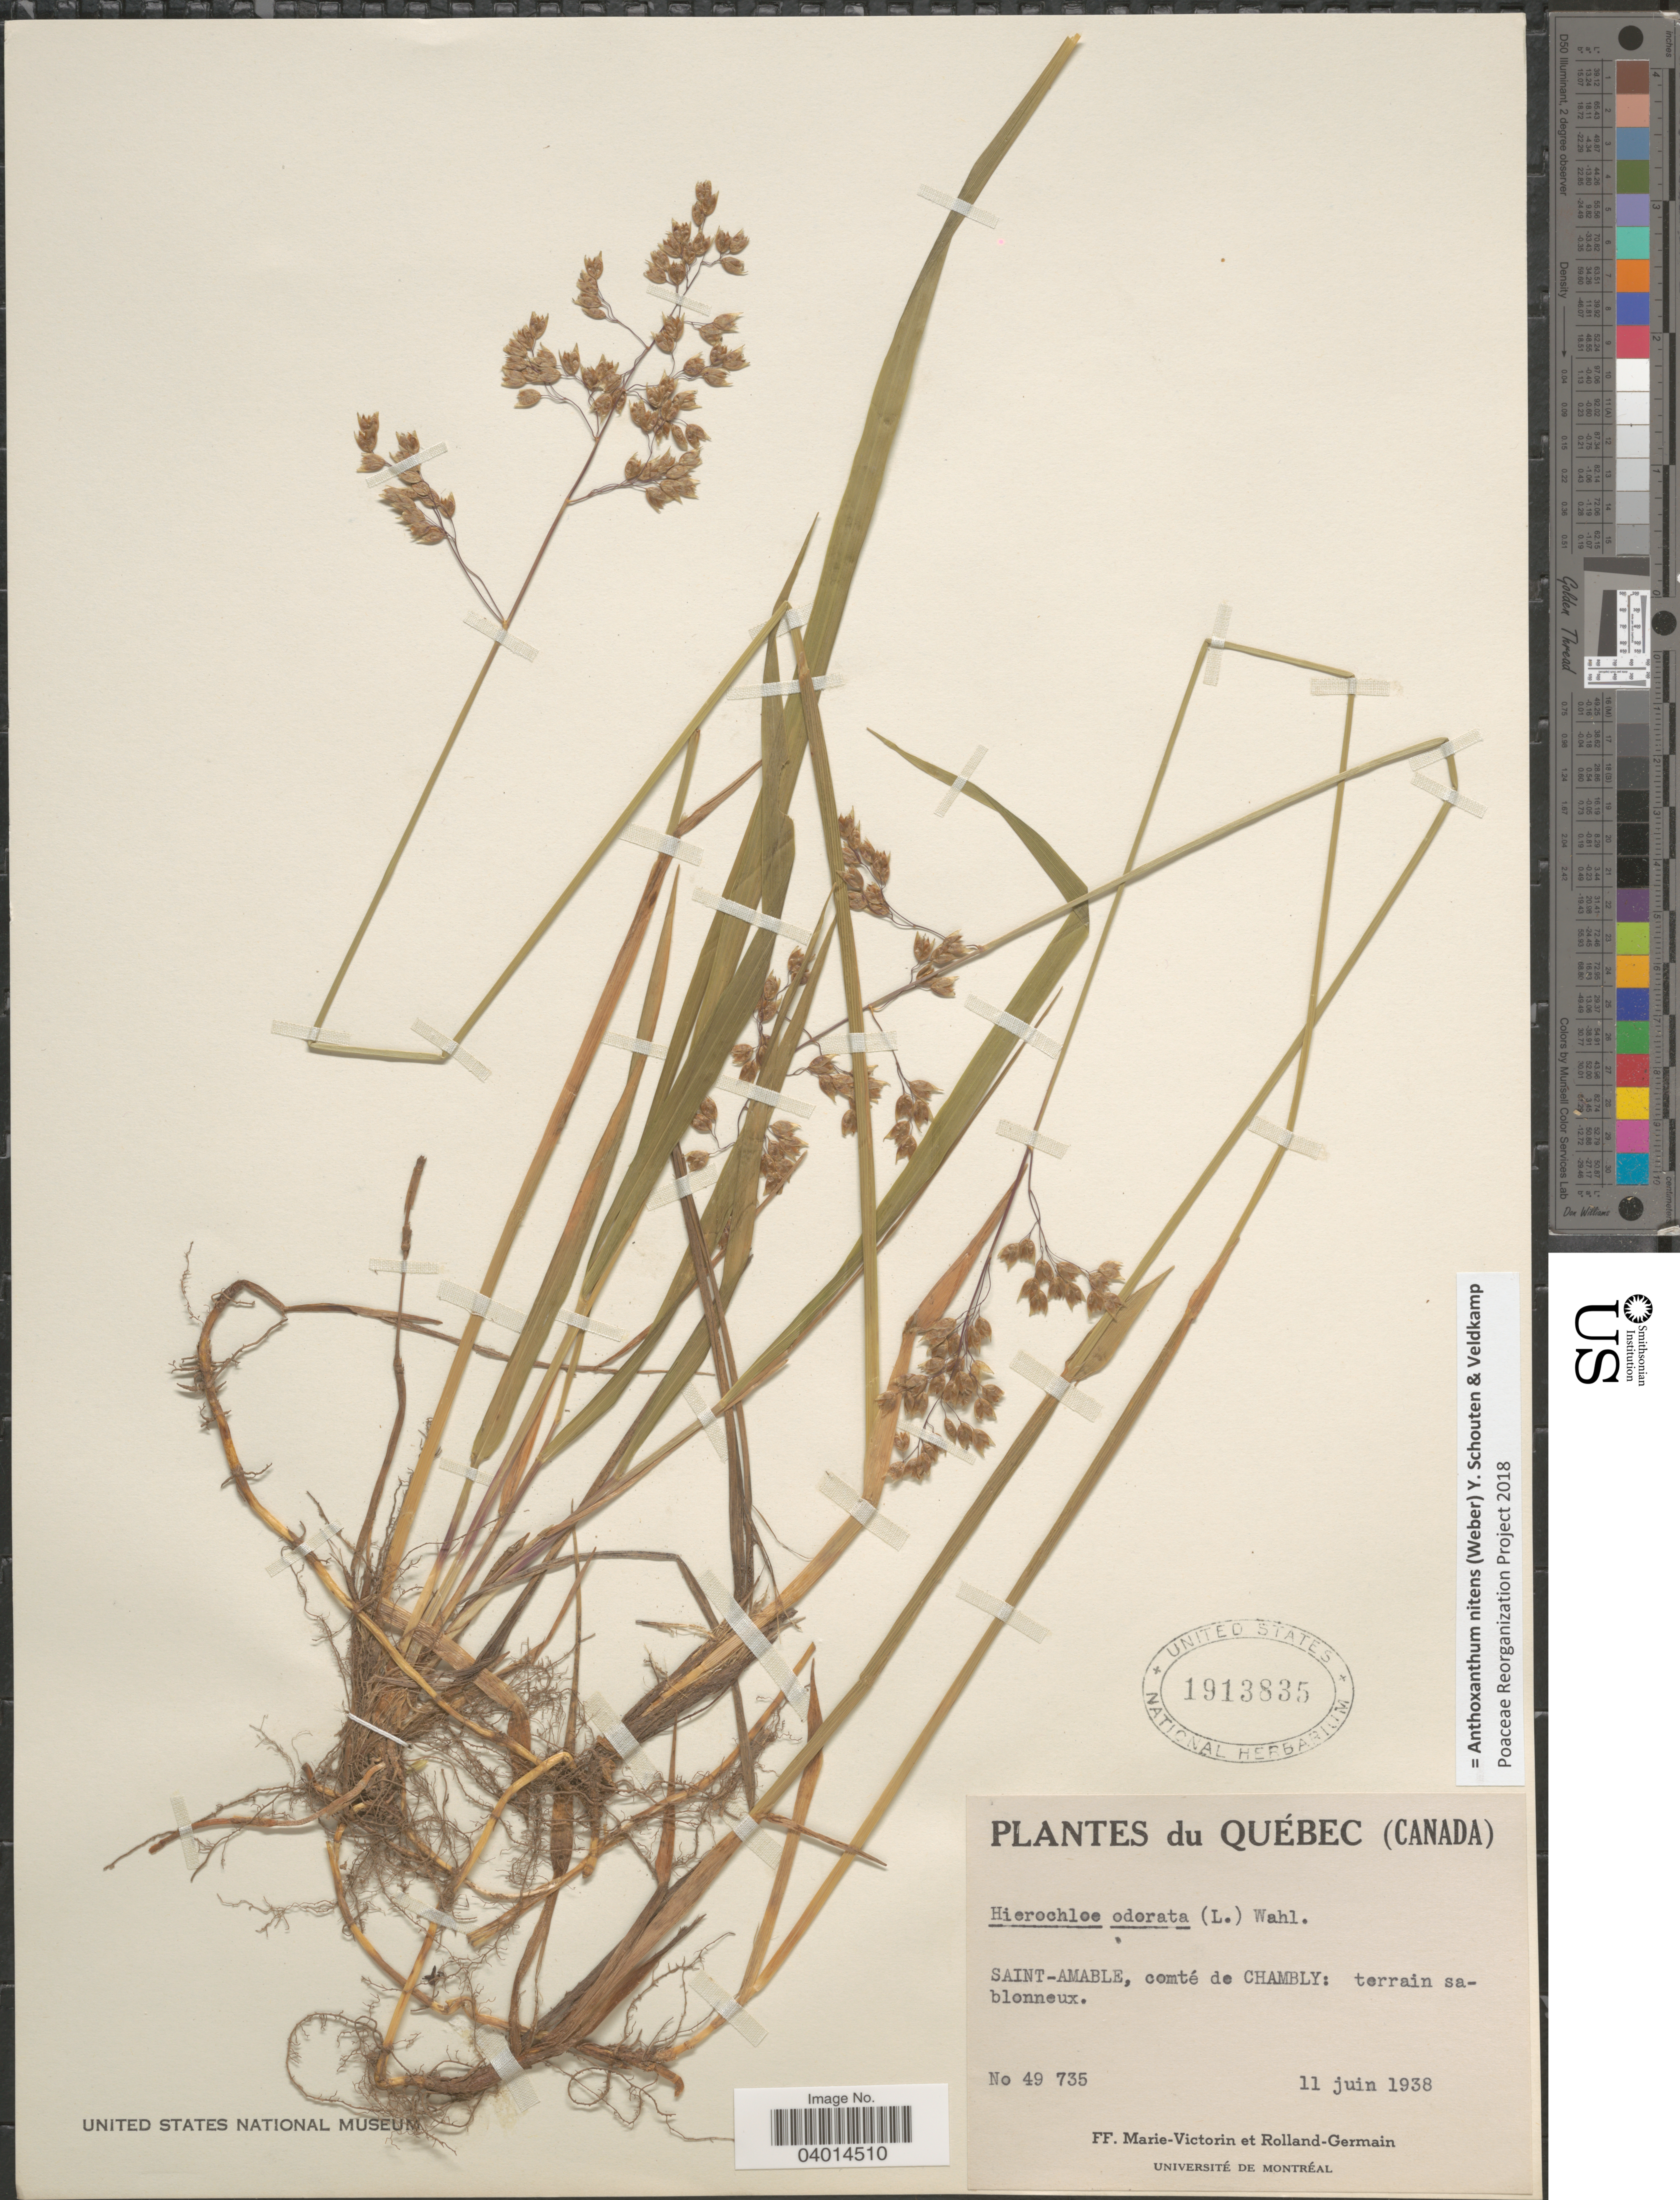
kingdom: Plantae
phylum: Tracheophyta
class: Liliopsida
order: Poales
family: Poaceae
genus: Anthoxanthum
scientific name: Anthoxanthum nitens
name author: (G.H. Weber) R.T.A. Schouten & Veldkamp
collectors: F. Marie-Victorin & Rolland-Germain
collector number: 49735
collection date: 1938-06-11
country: Canada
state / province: Quebec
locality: Saint-Amable, comté de Chambly.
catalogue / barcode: US 1913835